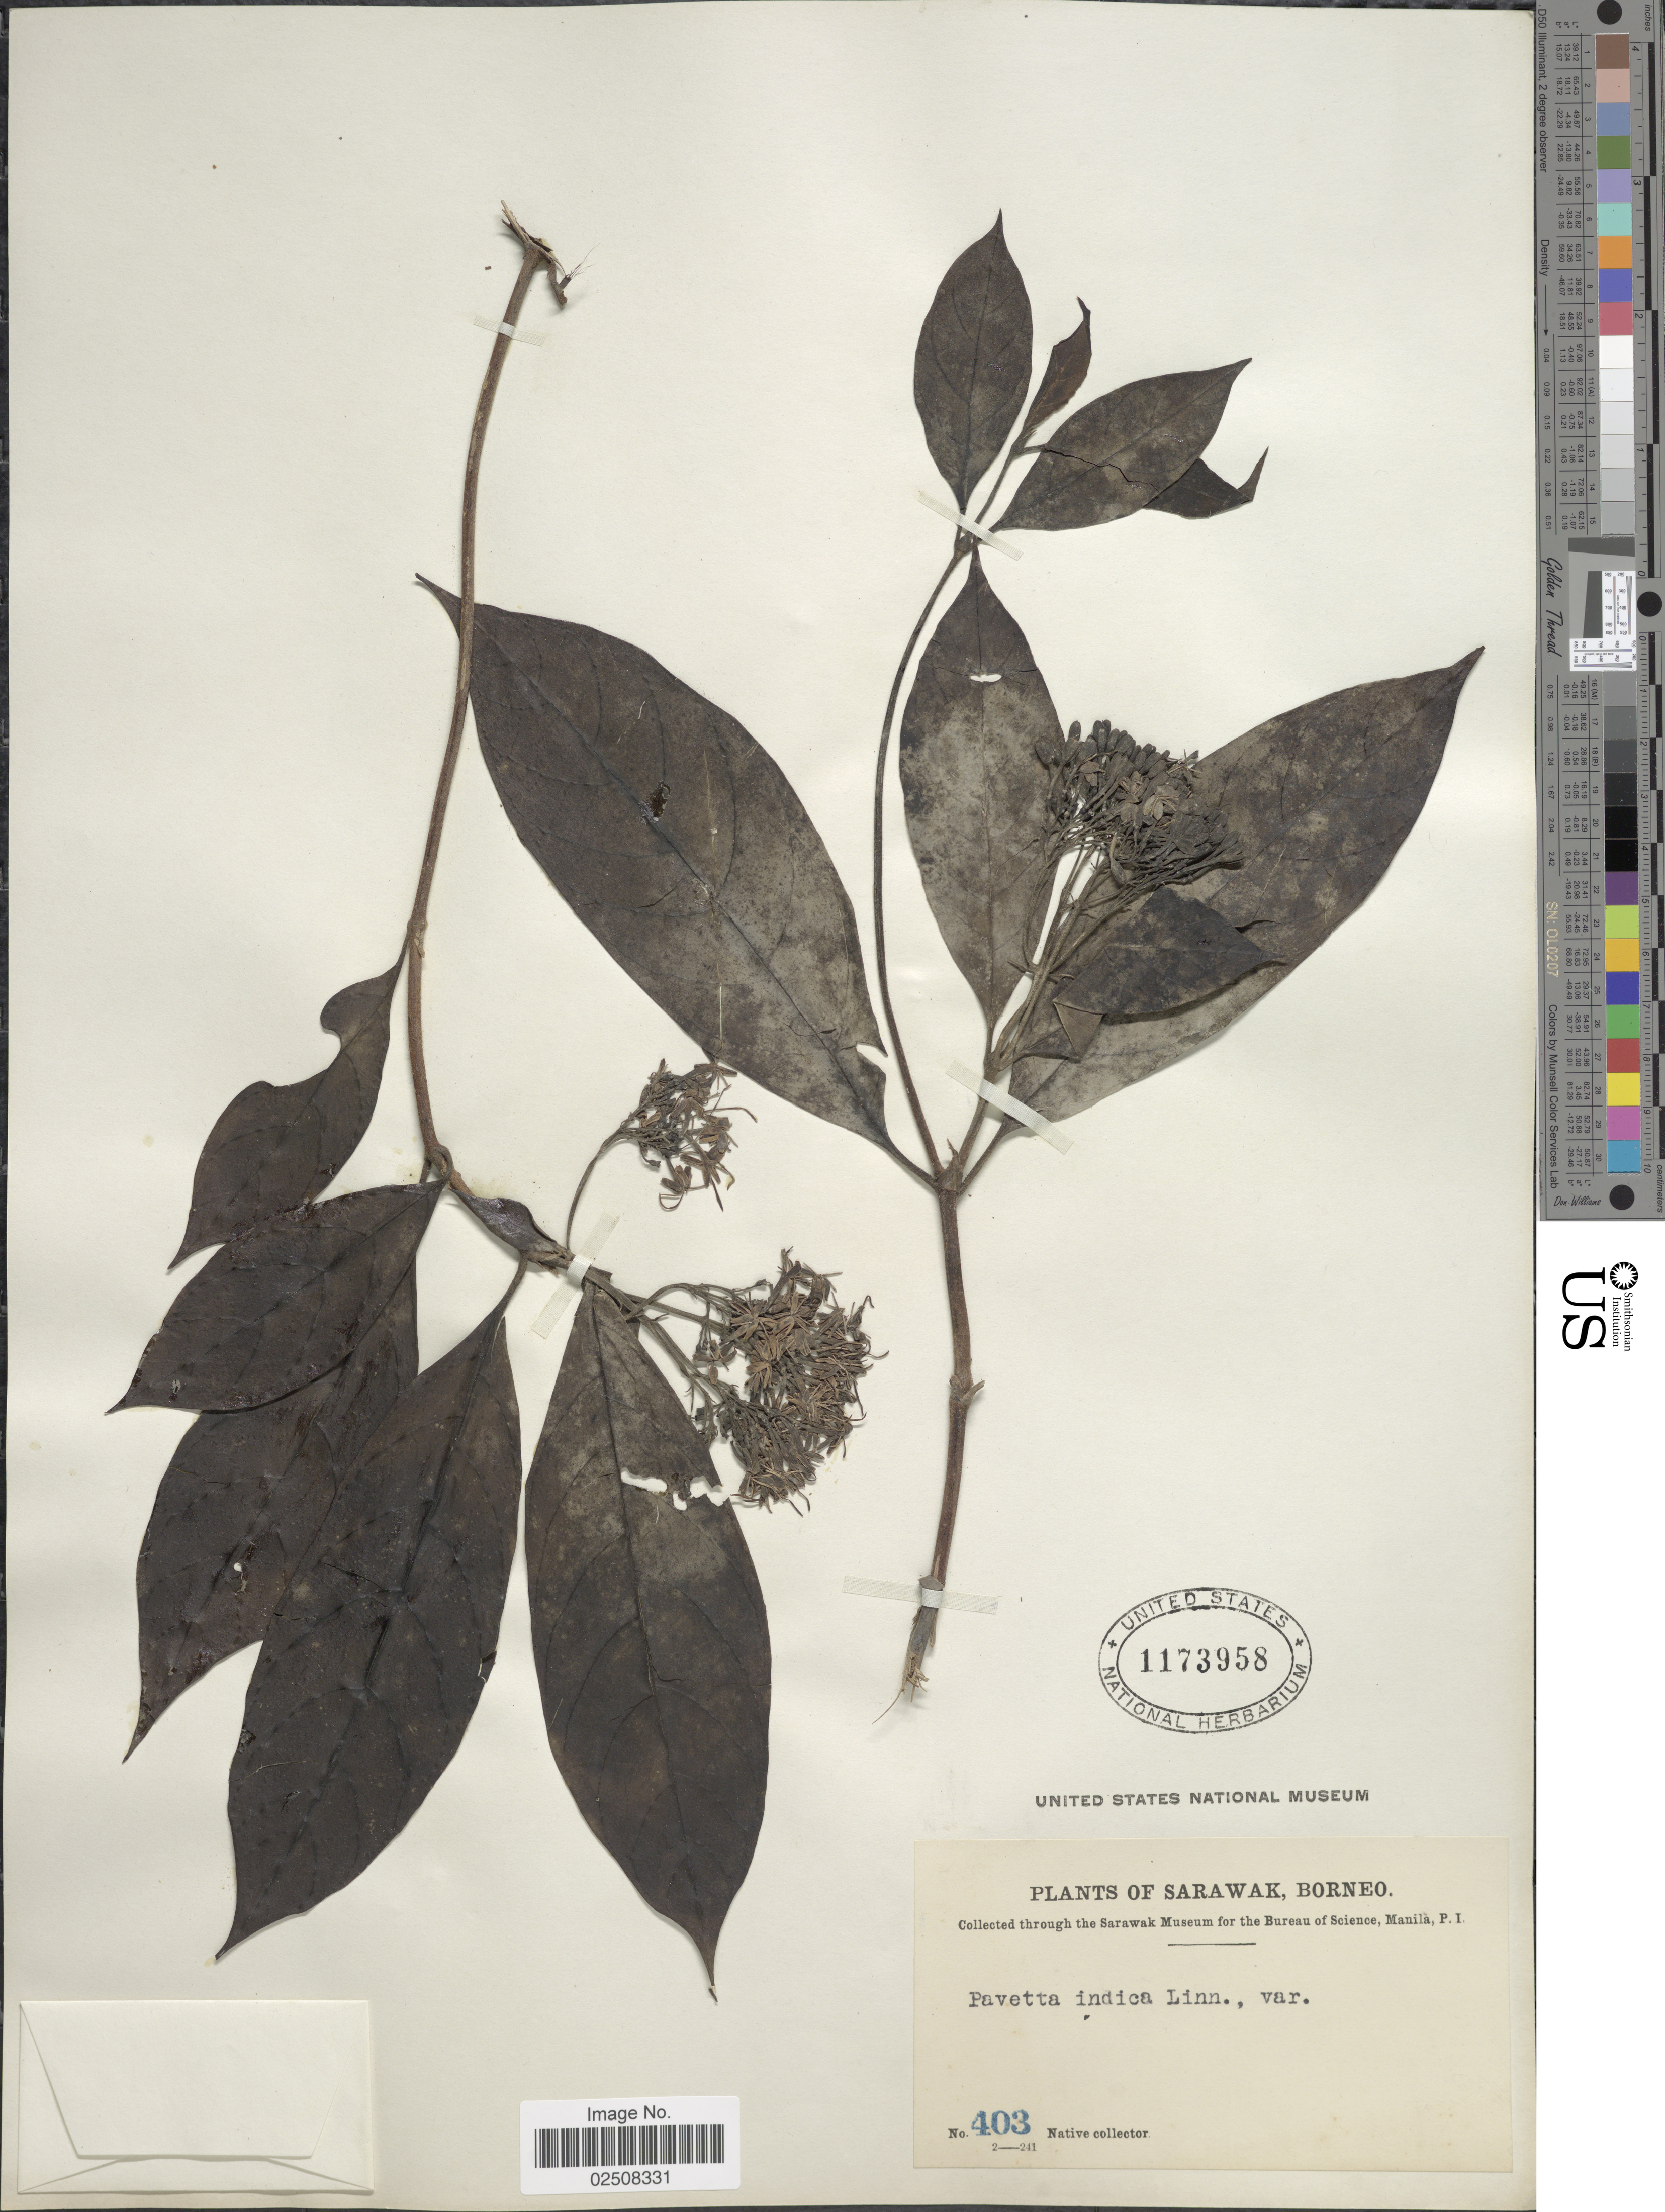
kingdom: Plantae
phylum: Tracheophyta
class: Magnoliopsida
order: Gentianales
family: Rubiaceae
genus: Pavetta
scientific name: Pavetta indica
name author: L.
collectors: Native collector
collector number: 403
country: Malaysia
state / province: Sarawak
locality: Borneo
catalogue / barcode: US 1173958